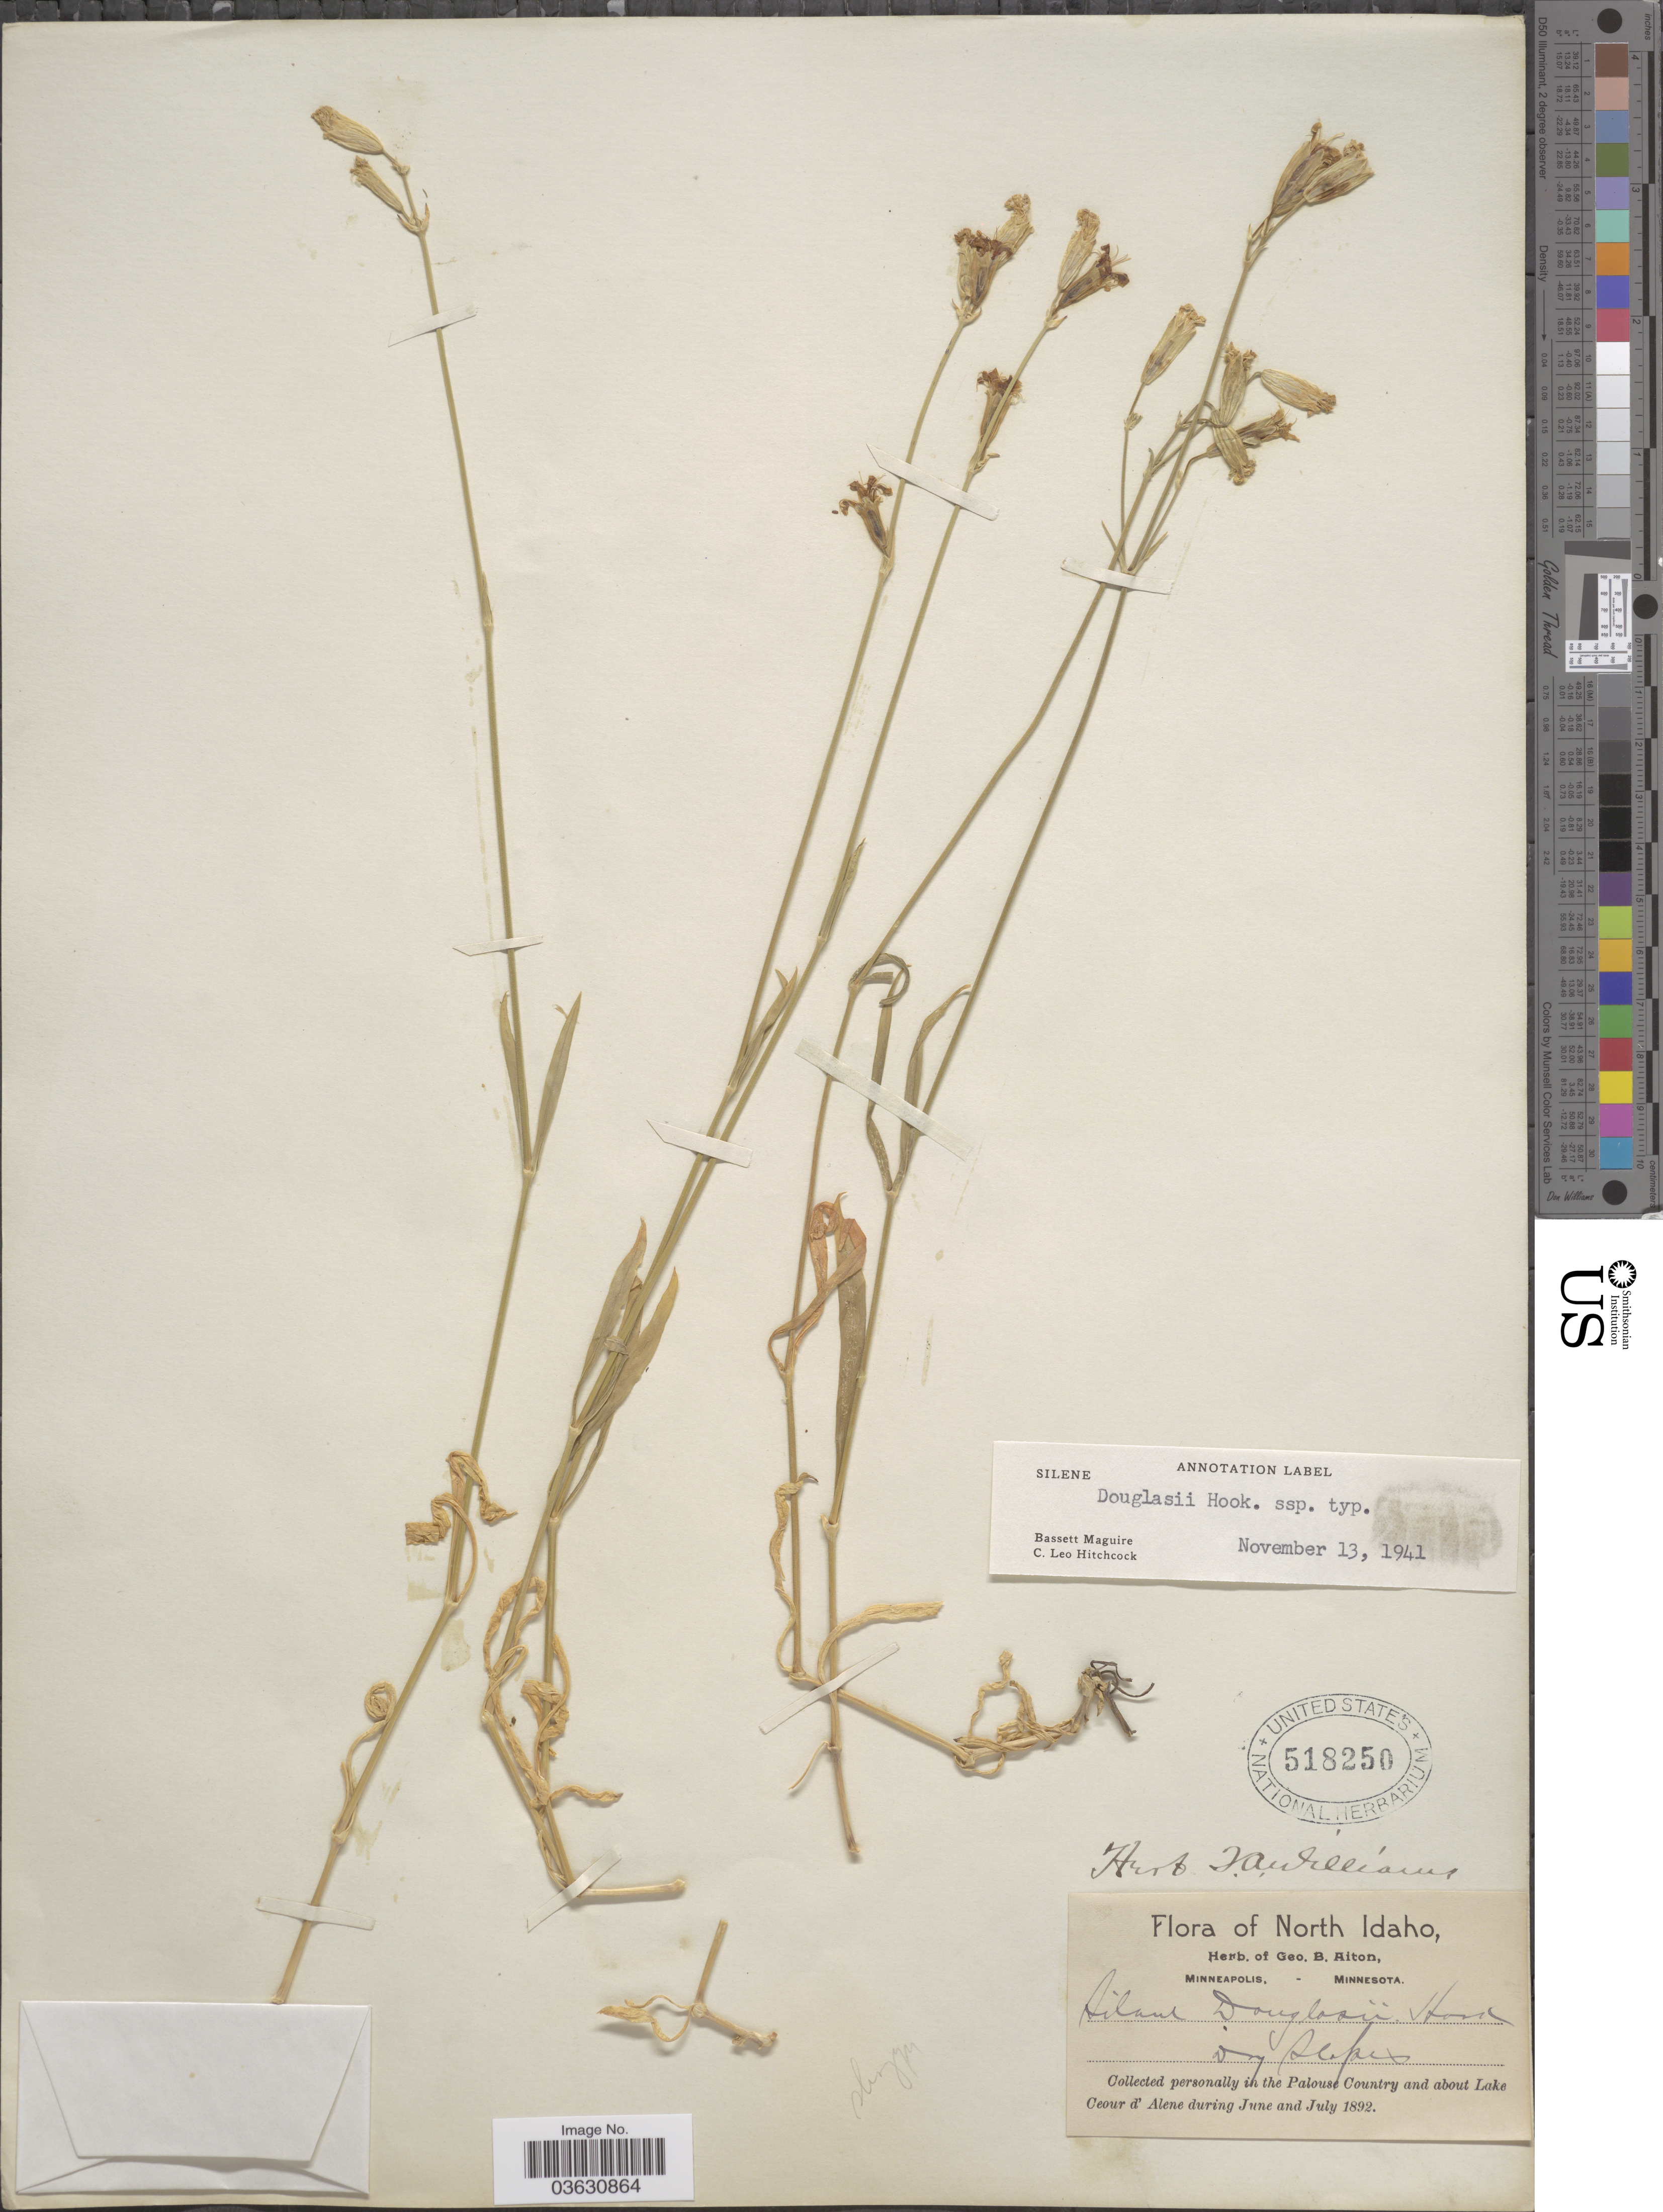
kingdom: Plantae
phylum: Tracheophyta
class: Magnoliopsida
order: Caryophyllales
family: Caryophyllaceae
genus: Silene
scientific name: Silene douglasii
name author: Hook.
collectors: ex herb. Geo. B. Aiton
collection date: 1892-06/1892-07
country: United States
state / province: Idaho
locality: In the Palouse Country and about Lake Ceour d'Alene.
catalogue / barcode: US 518250